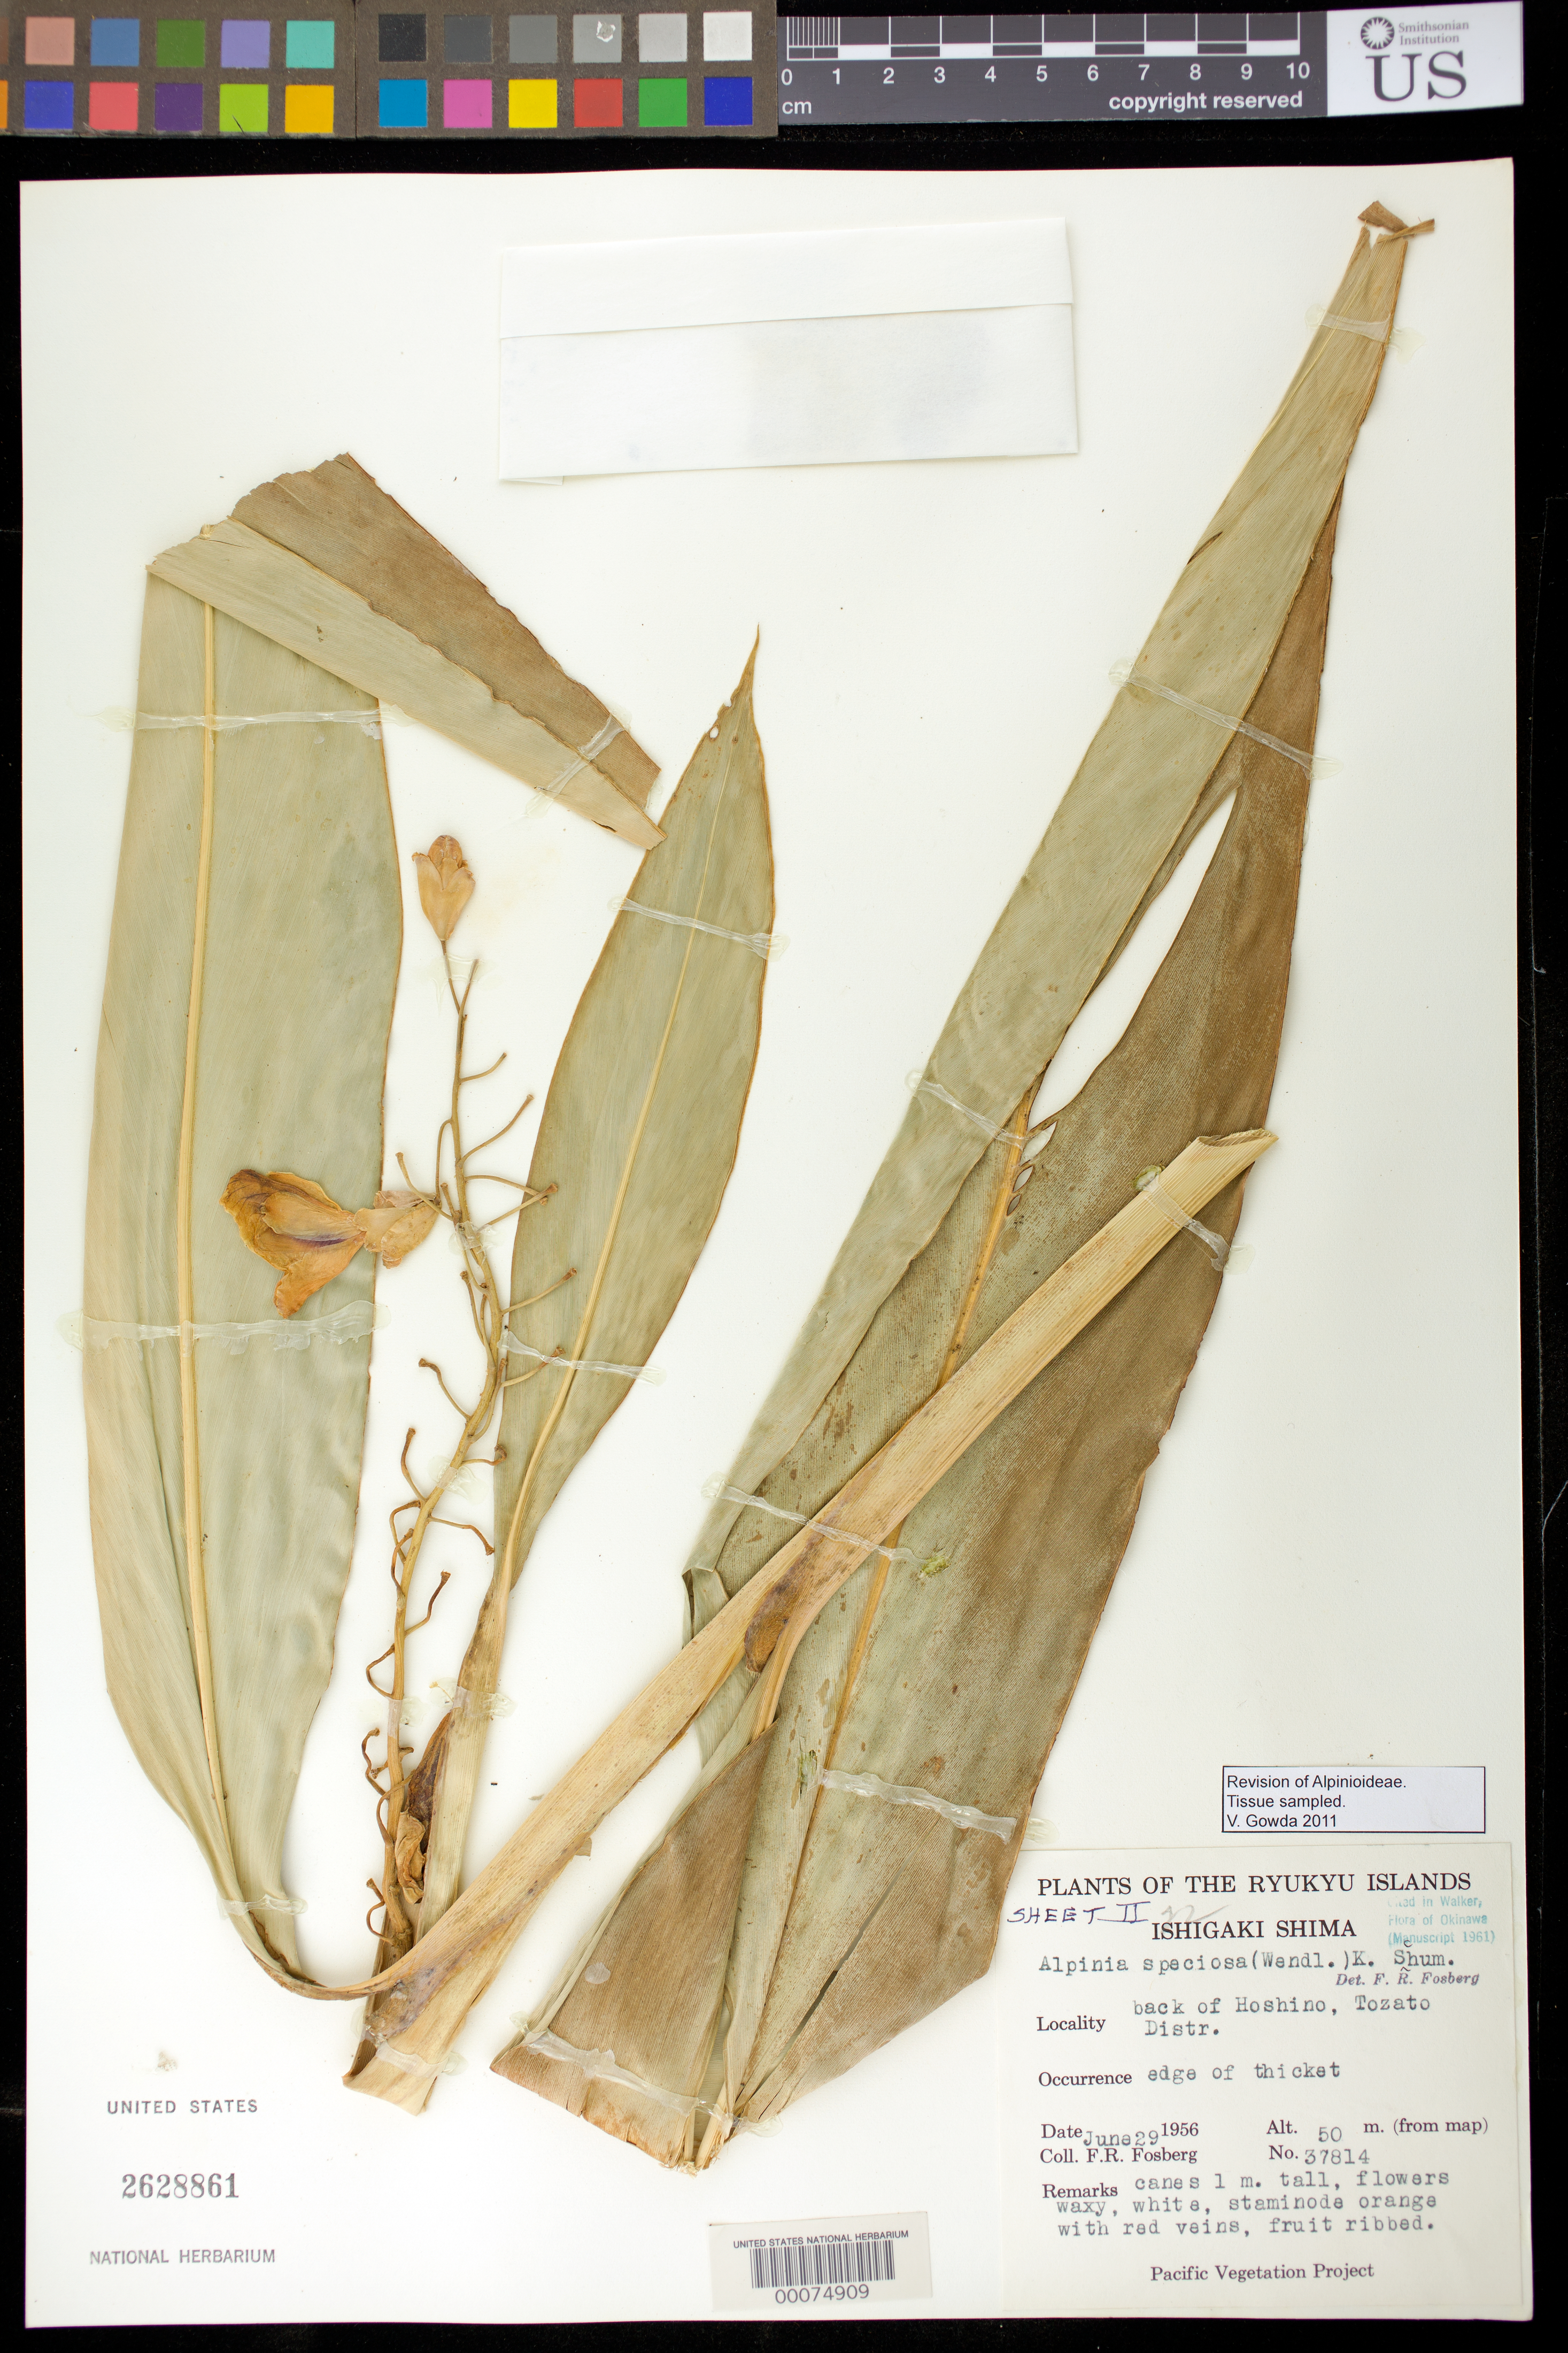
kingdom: Plantae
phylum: Tracheophyta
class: Liliopsida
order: Zingiberales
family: Zingiberaceae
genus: Alpinia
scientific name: Alpinia zerumbet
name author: (Pers.) B.L. Burtt & R.M. Sm.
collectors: F. R. Fosberg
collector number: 37814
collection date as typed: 29 Jun 1956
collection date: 1956-06-29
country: Japan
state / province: Okinawa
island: Ishigaki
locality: Ishigaki shima, back of hoshino, tozato district [Sakishima Is.]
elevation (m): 50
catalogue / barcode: US 2628861